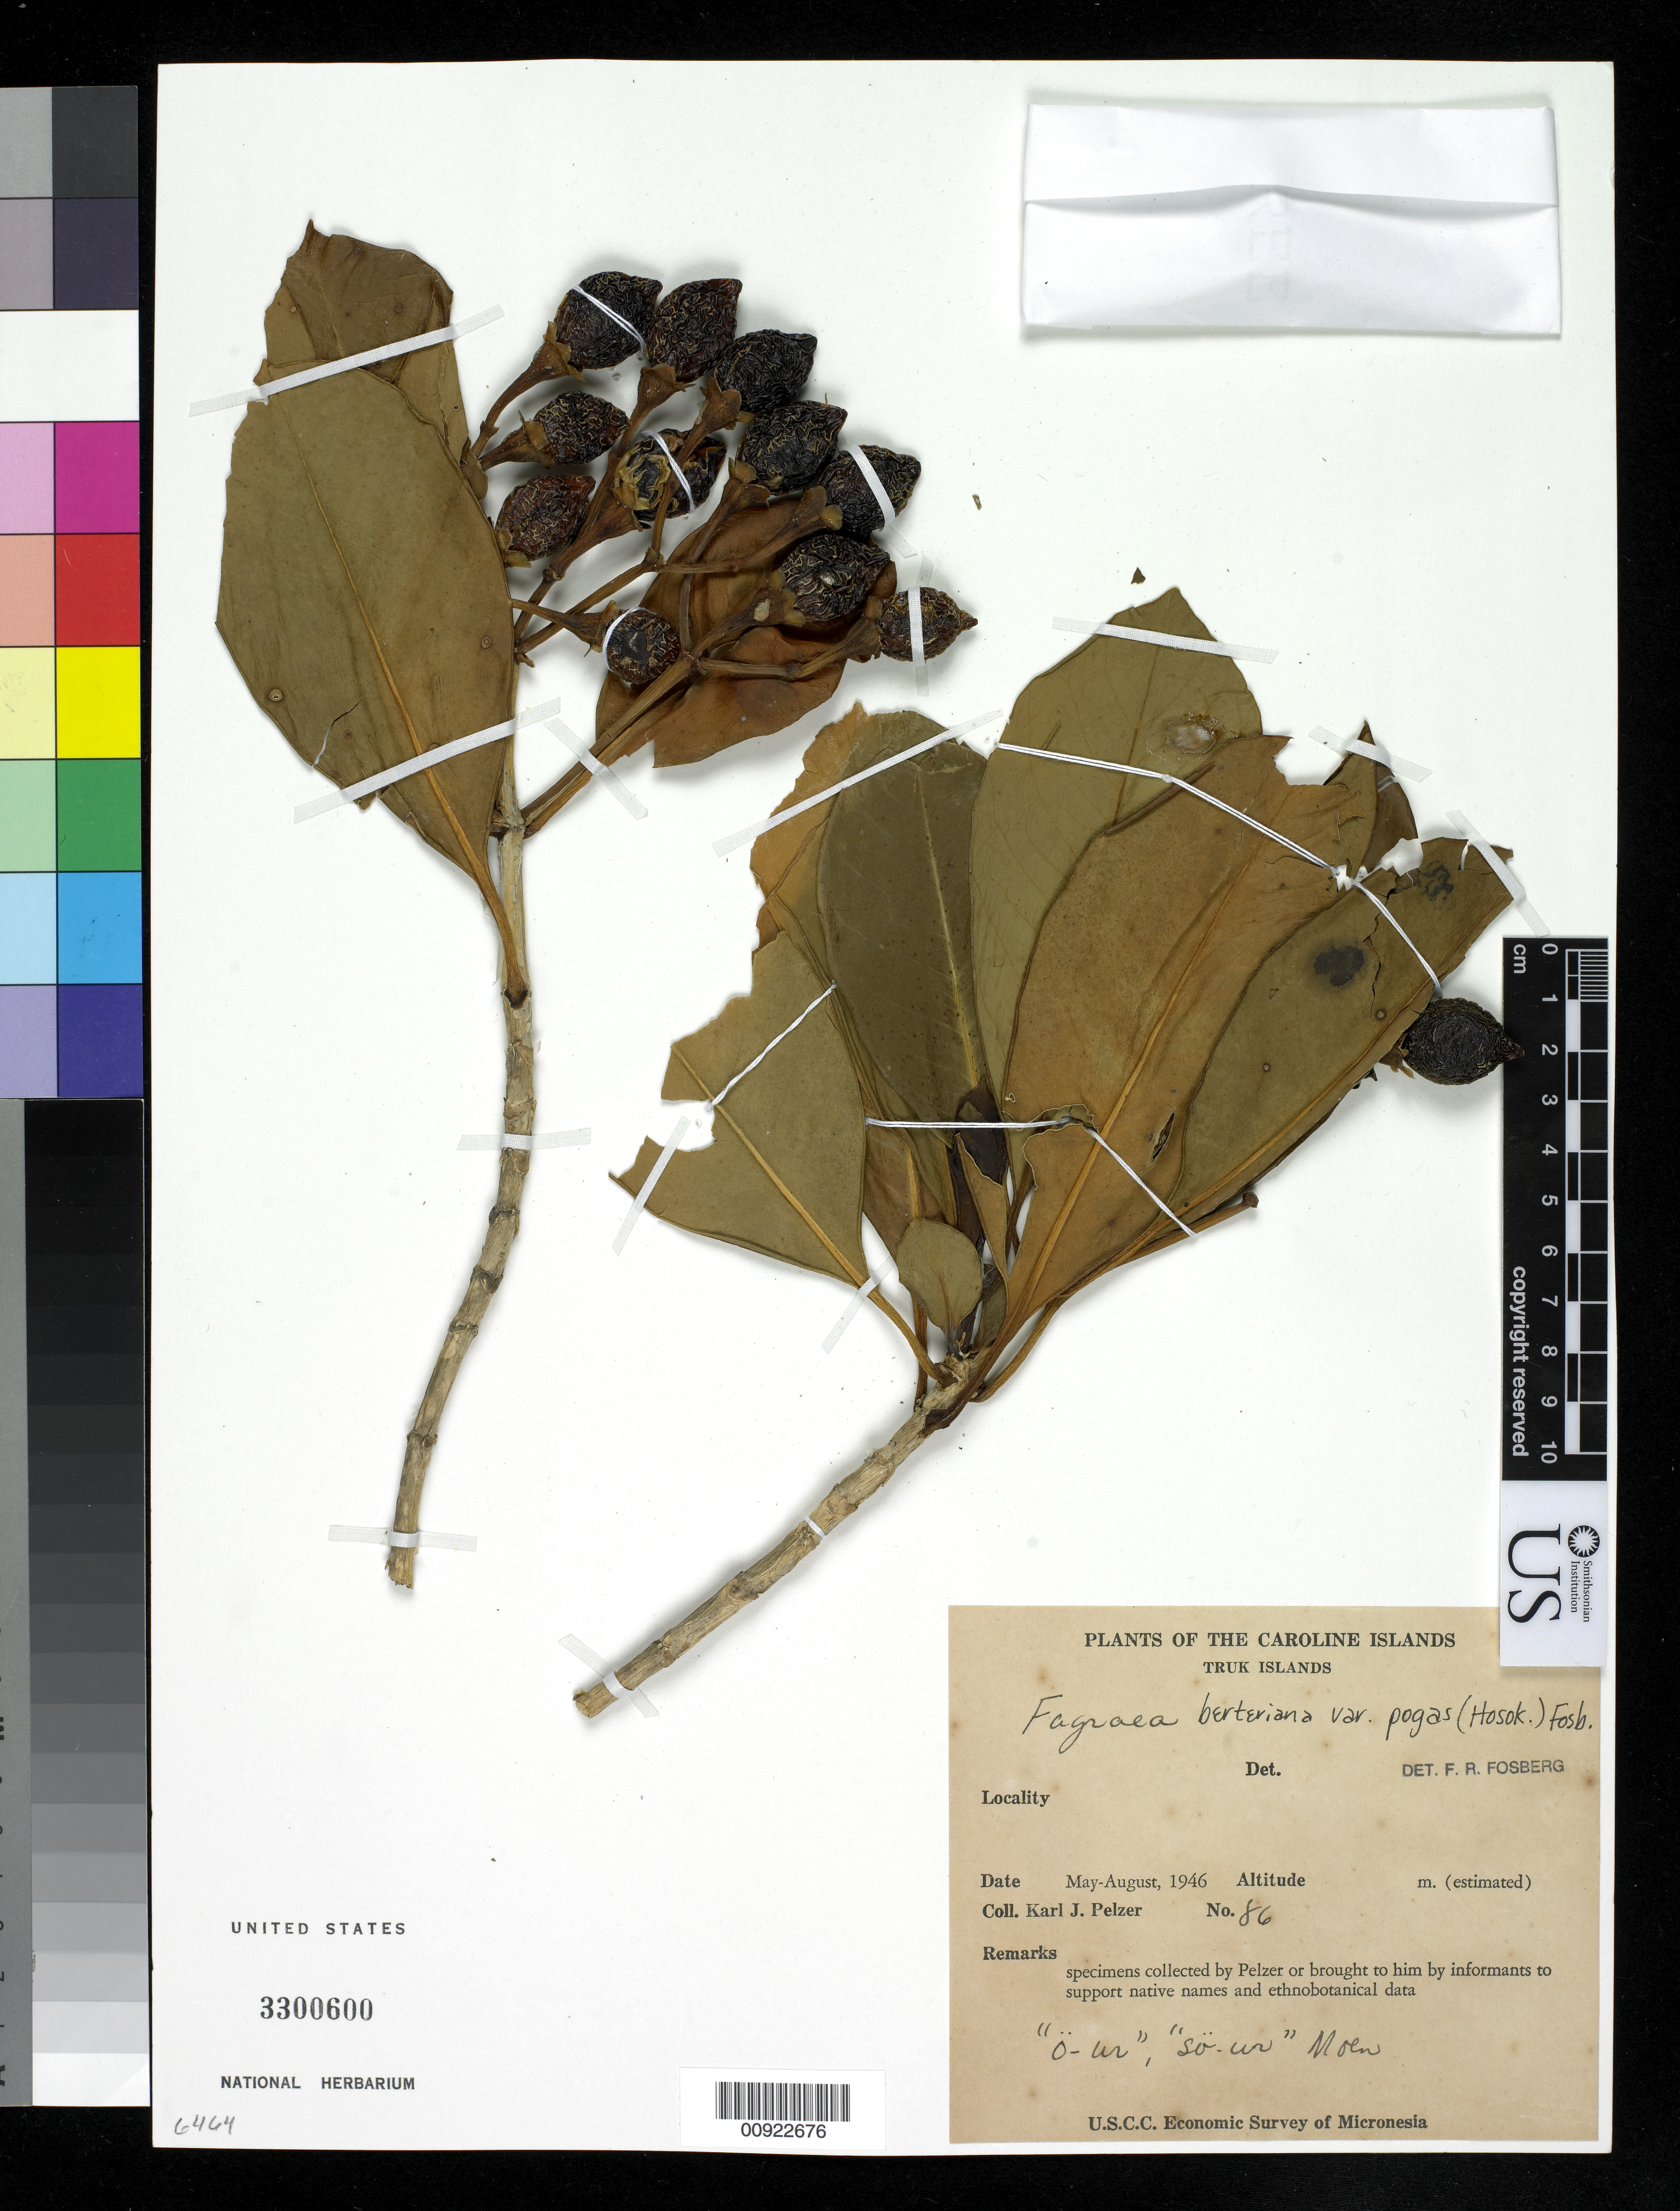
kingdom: Plantae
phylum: Tracheophyta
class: Magnoliopsida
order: Gentianales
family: Gentianaceae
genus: Fagraea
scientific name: Fagraea berteroana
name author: A. Gray ex Benth.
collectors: K. J. Pelzer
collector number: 86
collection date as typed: May 1946 to Aug 1946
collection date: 1946-05/1946-08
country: Micronesia, Federated States of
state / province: Truk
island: Truk (Chuuk) Is.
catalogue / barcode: US 3300600